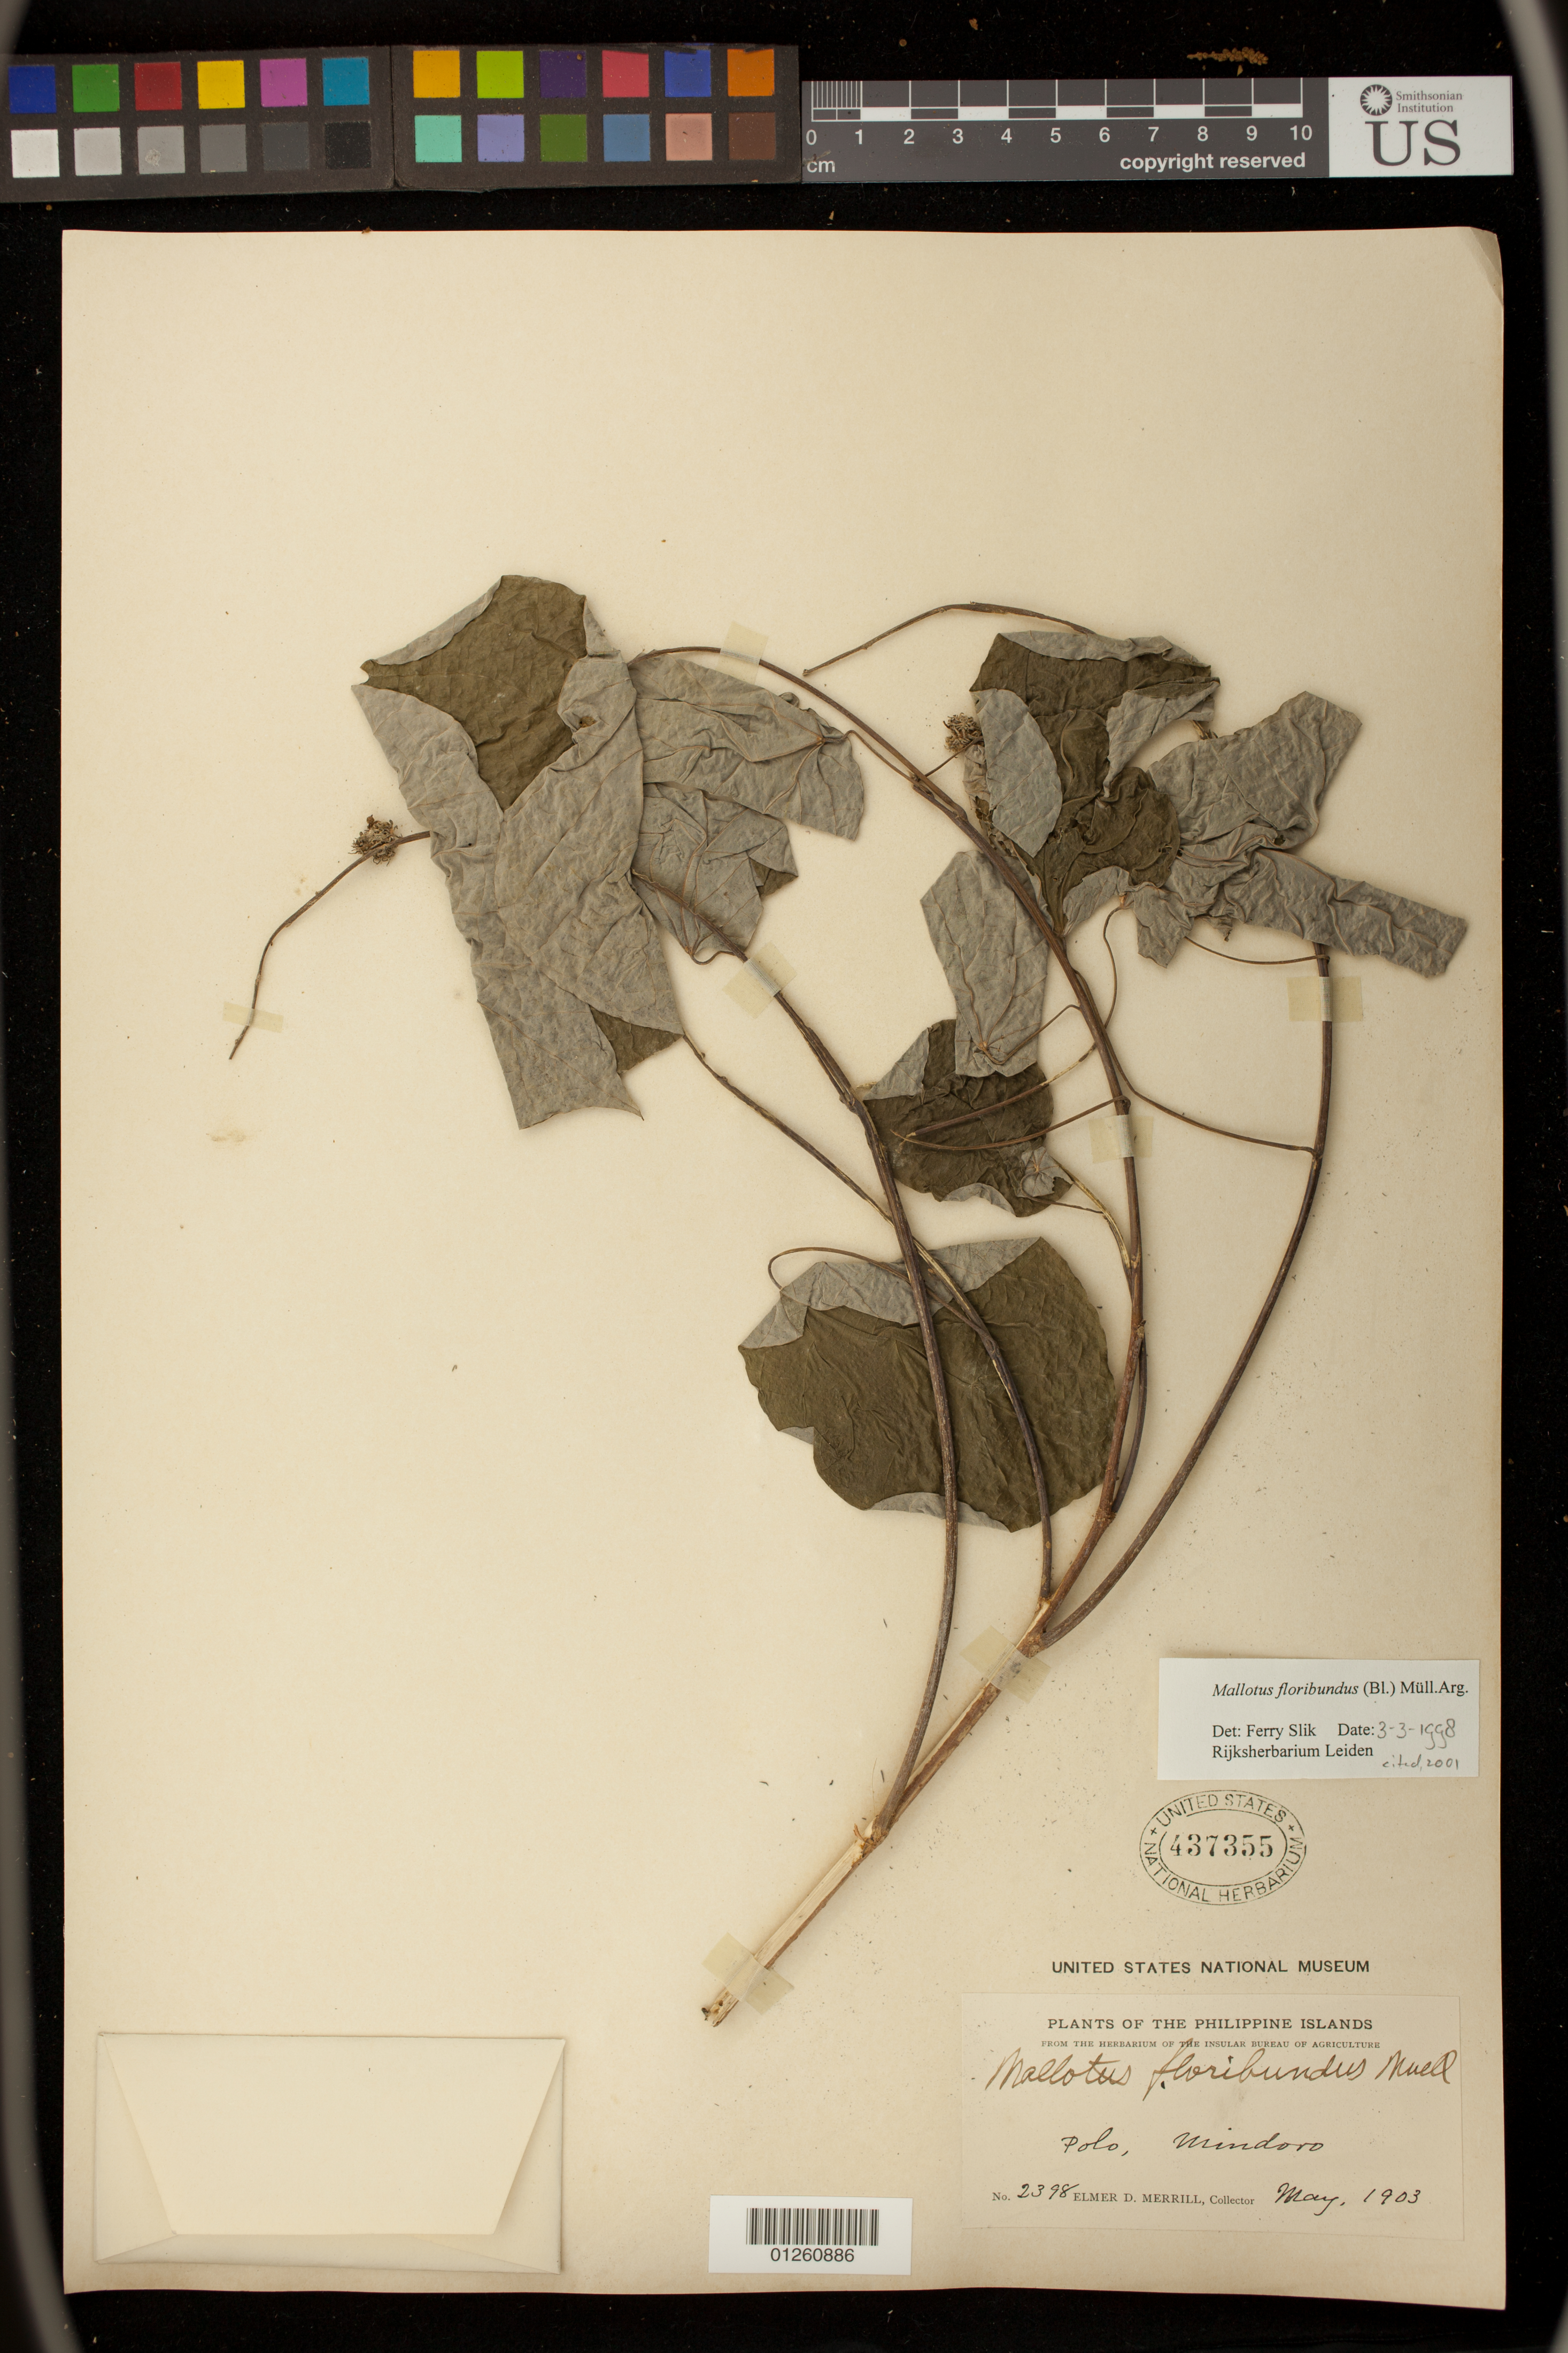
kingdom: Plantae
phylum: Tracheophyta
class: Magnoliopsida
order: Malpighiales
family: Euphorbiaceae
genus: Mallotus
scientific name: Mallotus floribundus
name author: (Blume) Müll. Arg.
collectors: E. D. Merrill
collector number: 2398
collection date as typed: May 1903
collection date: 1903-05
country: Philippines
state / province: Mimaropa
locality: Polo, Mindoro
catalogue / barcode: US 437355